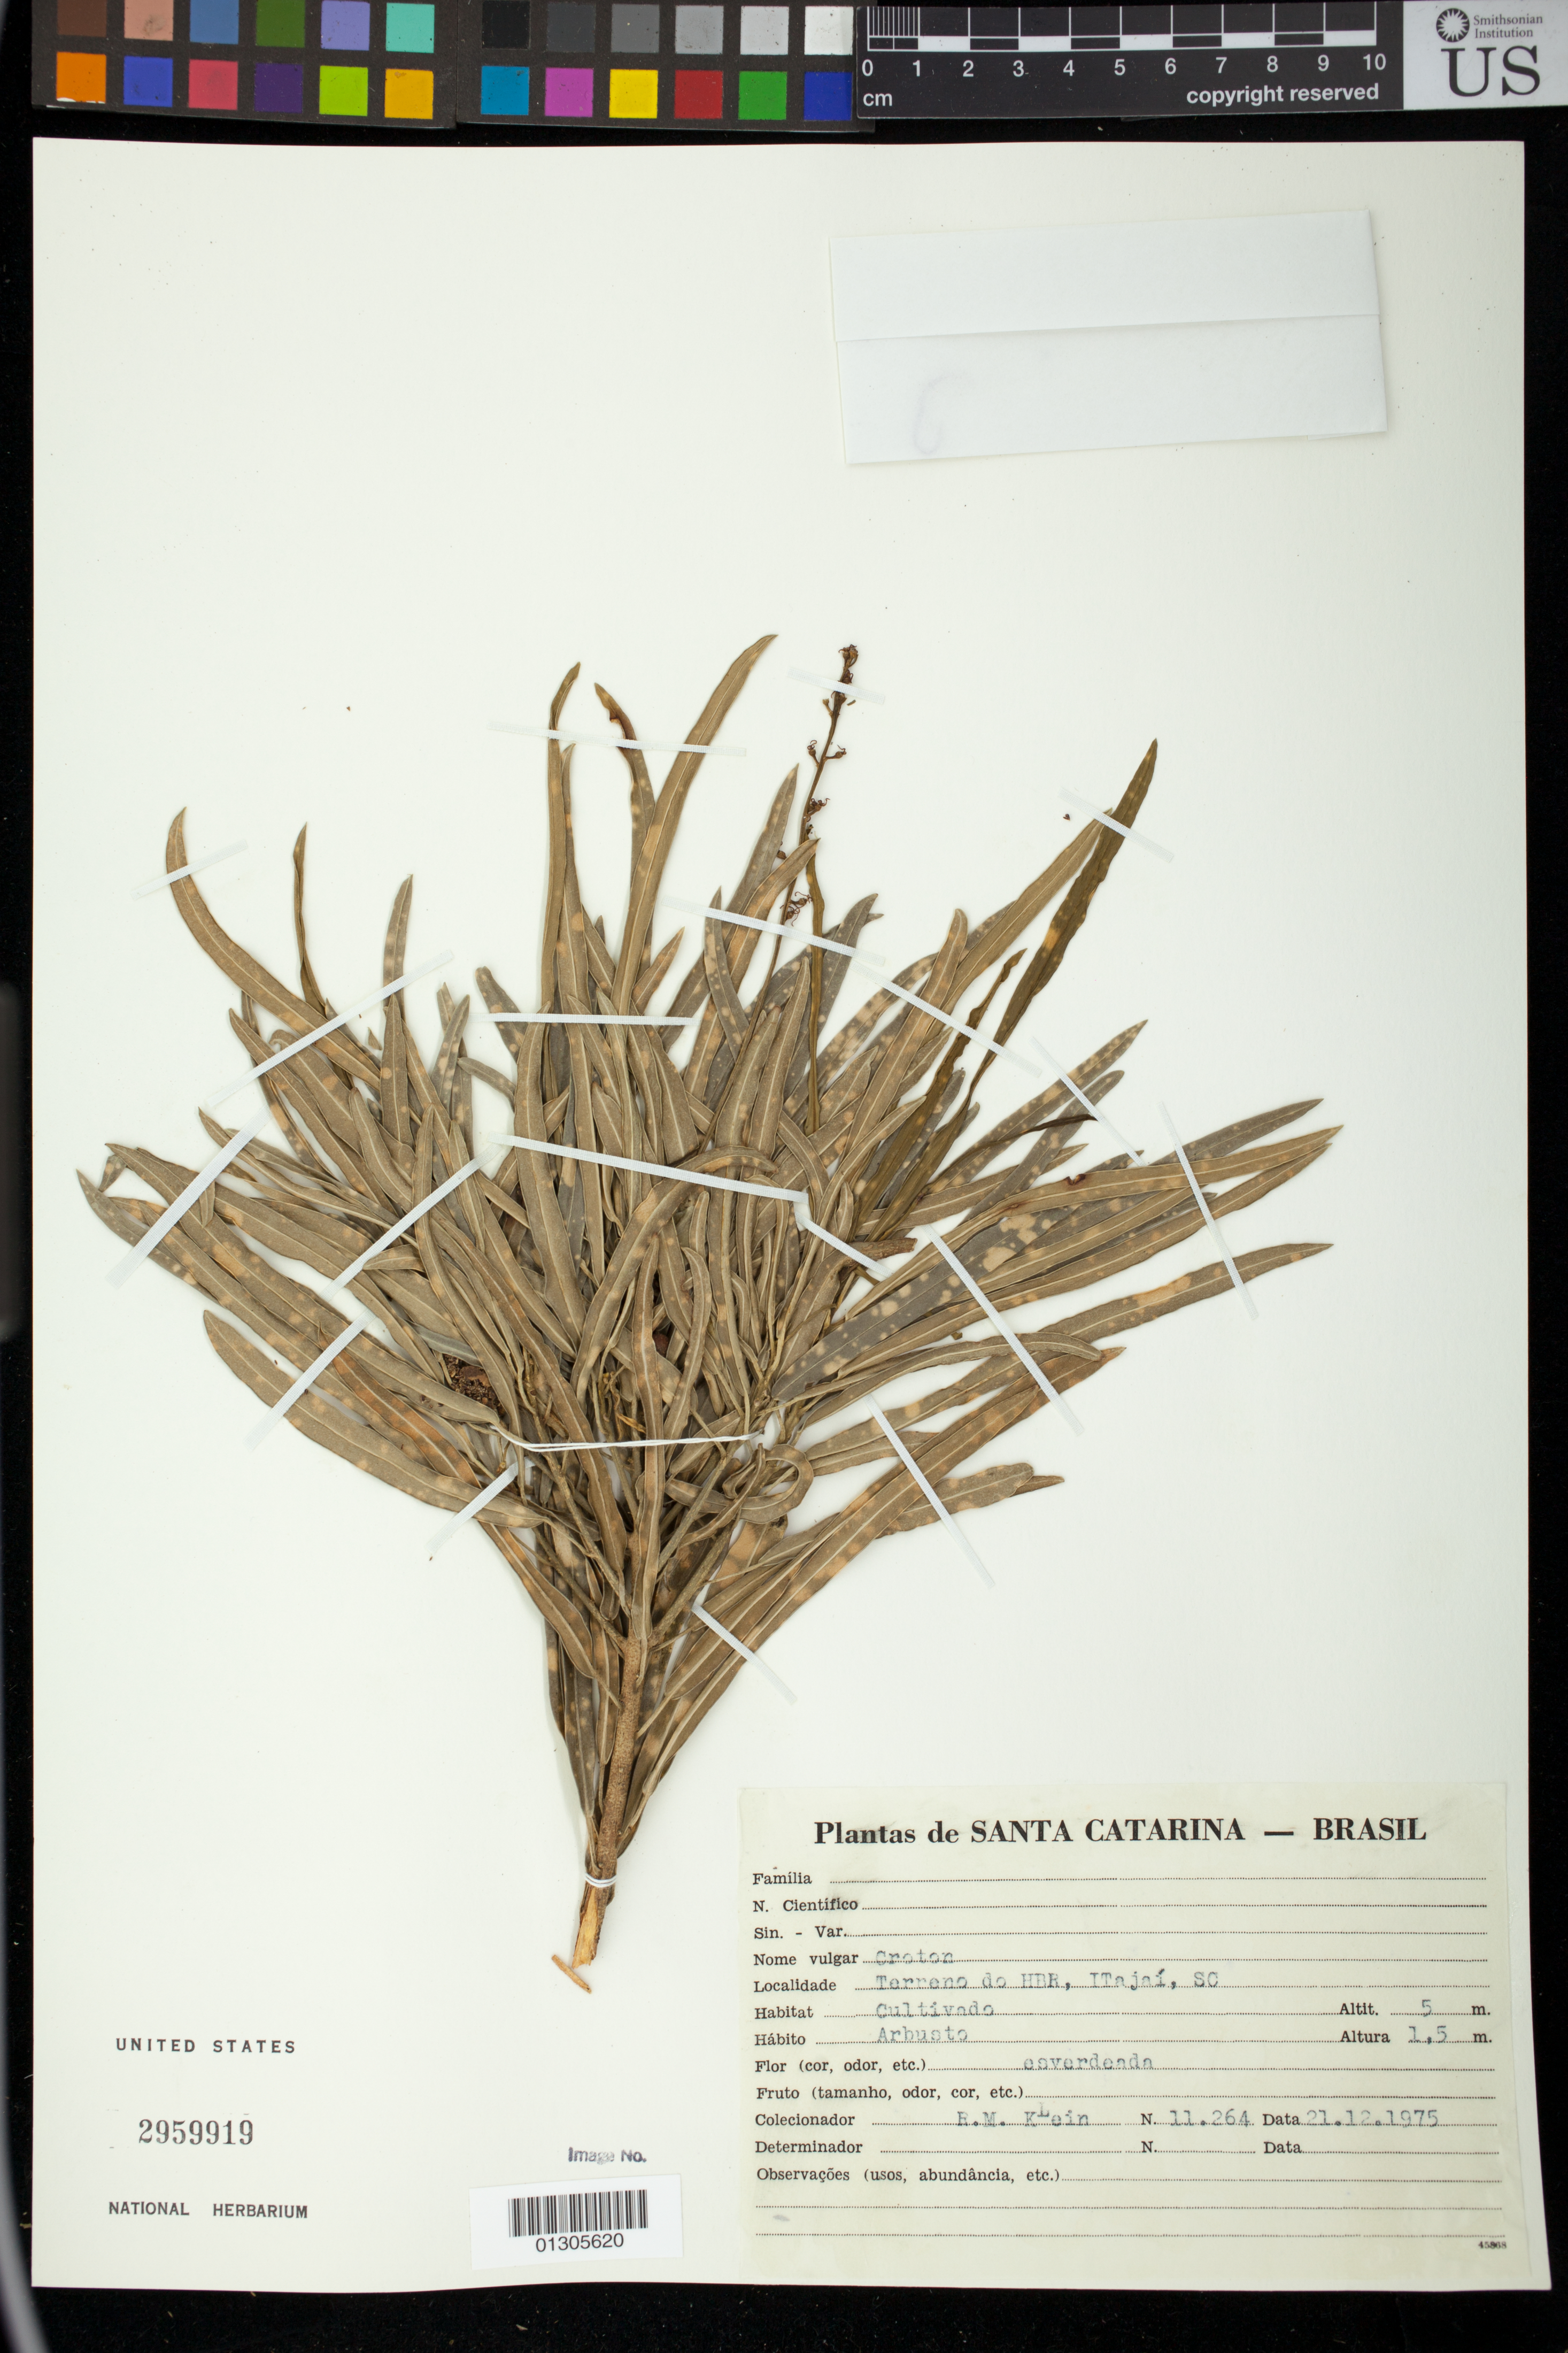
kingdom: Plantae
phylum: Tracheophyta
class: Magnoliopsida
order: Malpighiales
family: Euphorbiaceae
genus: Codiaeum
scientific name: Codiaeum variegatum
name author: (L.) Rumph. ex A. Juss.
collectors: R. M. Klein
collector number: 11264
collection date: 1975-12-21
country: Brazil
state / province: Santa Catarina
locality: Terreno do HBR, Itajai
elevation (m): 5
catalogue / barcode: US 2959919